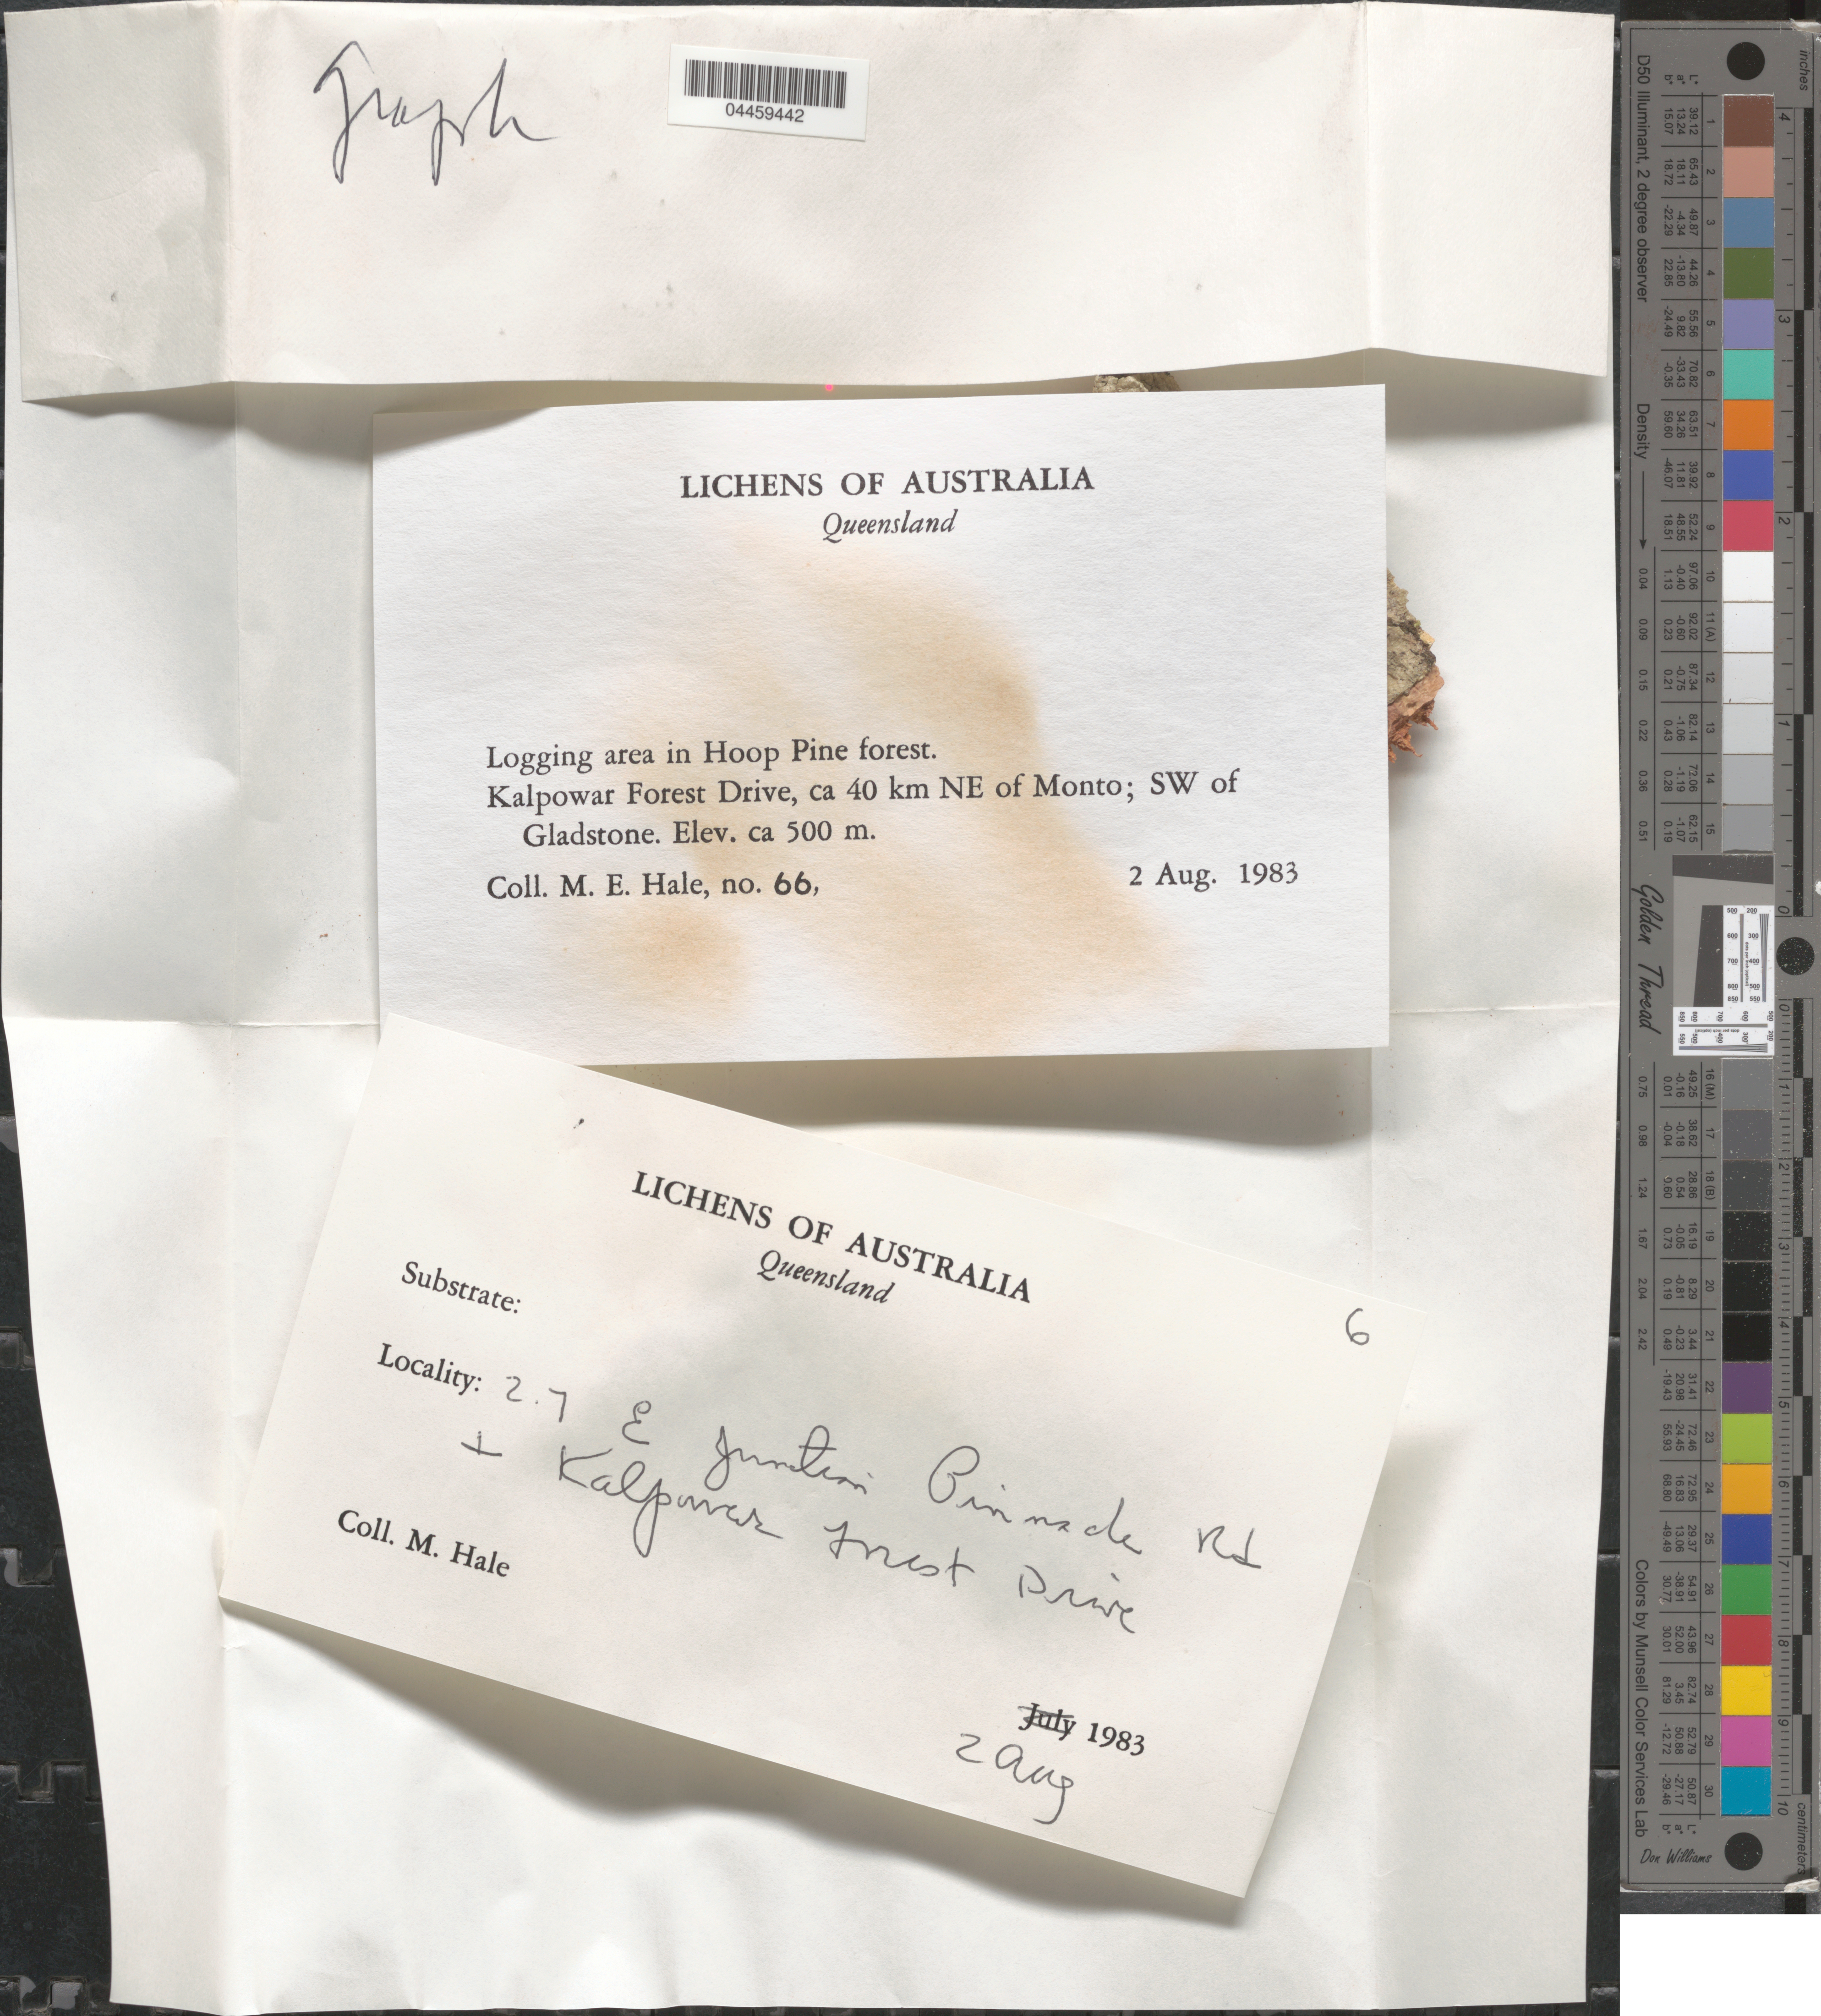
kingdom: Fungi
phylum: Ascomycota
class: Lecanoromycetes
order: Ostropales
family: Graphidaceae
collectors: M. Hale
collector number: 66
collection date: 1983-08-02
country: Australia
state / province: Queensland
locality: Logging area in Hoop Pine forest. Kalpowar Forest Drive, ca 40 km NE of Monto; SW of Gladstone. 2.7 km E. junction of Pinnacle Rd & Kalpowar Forest Drive.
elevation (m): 500